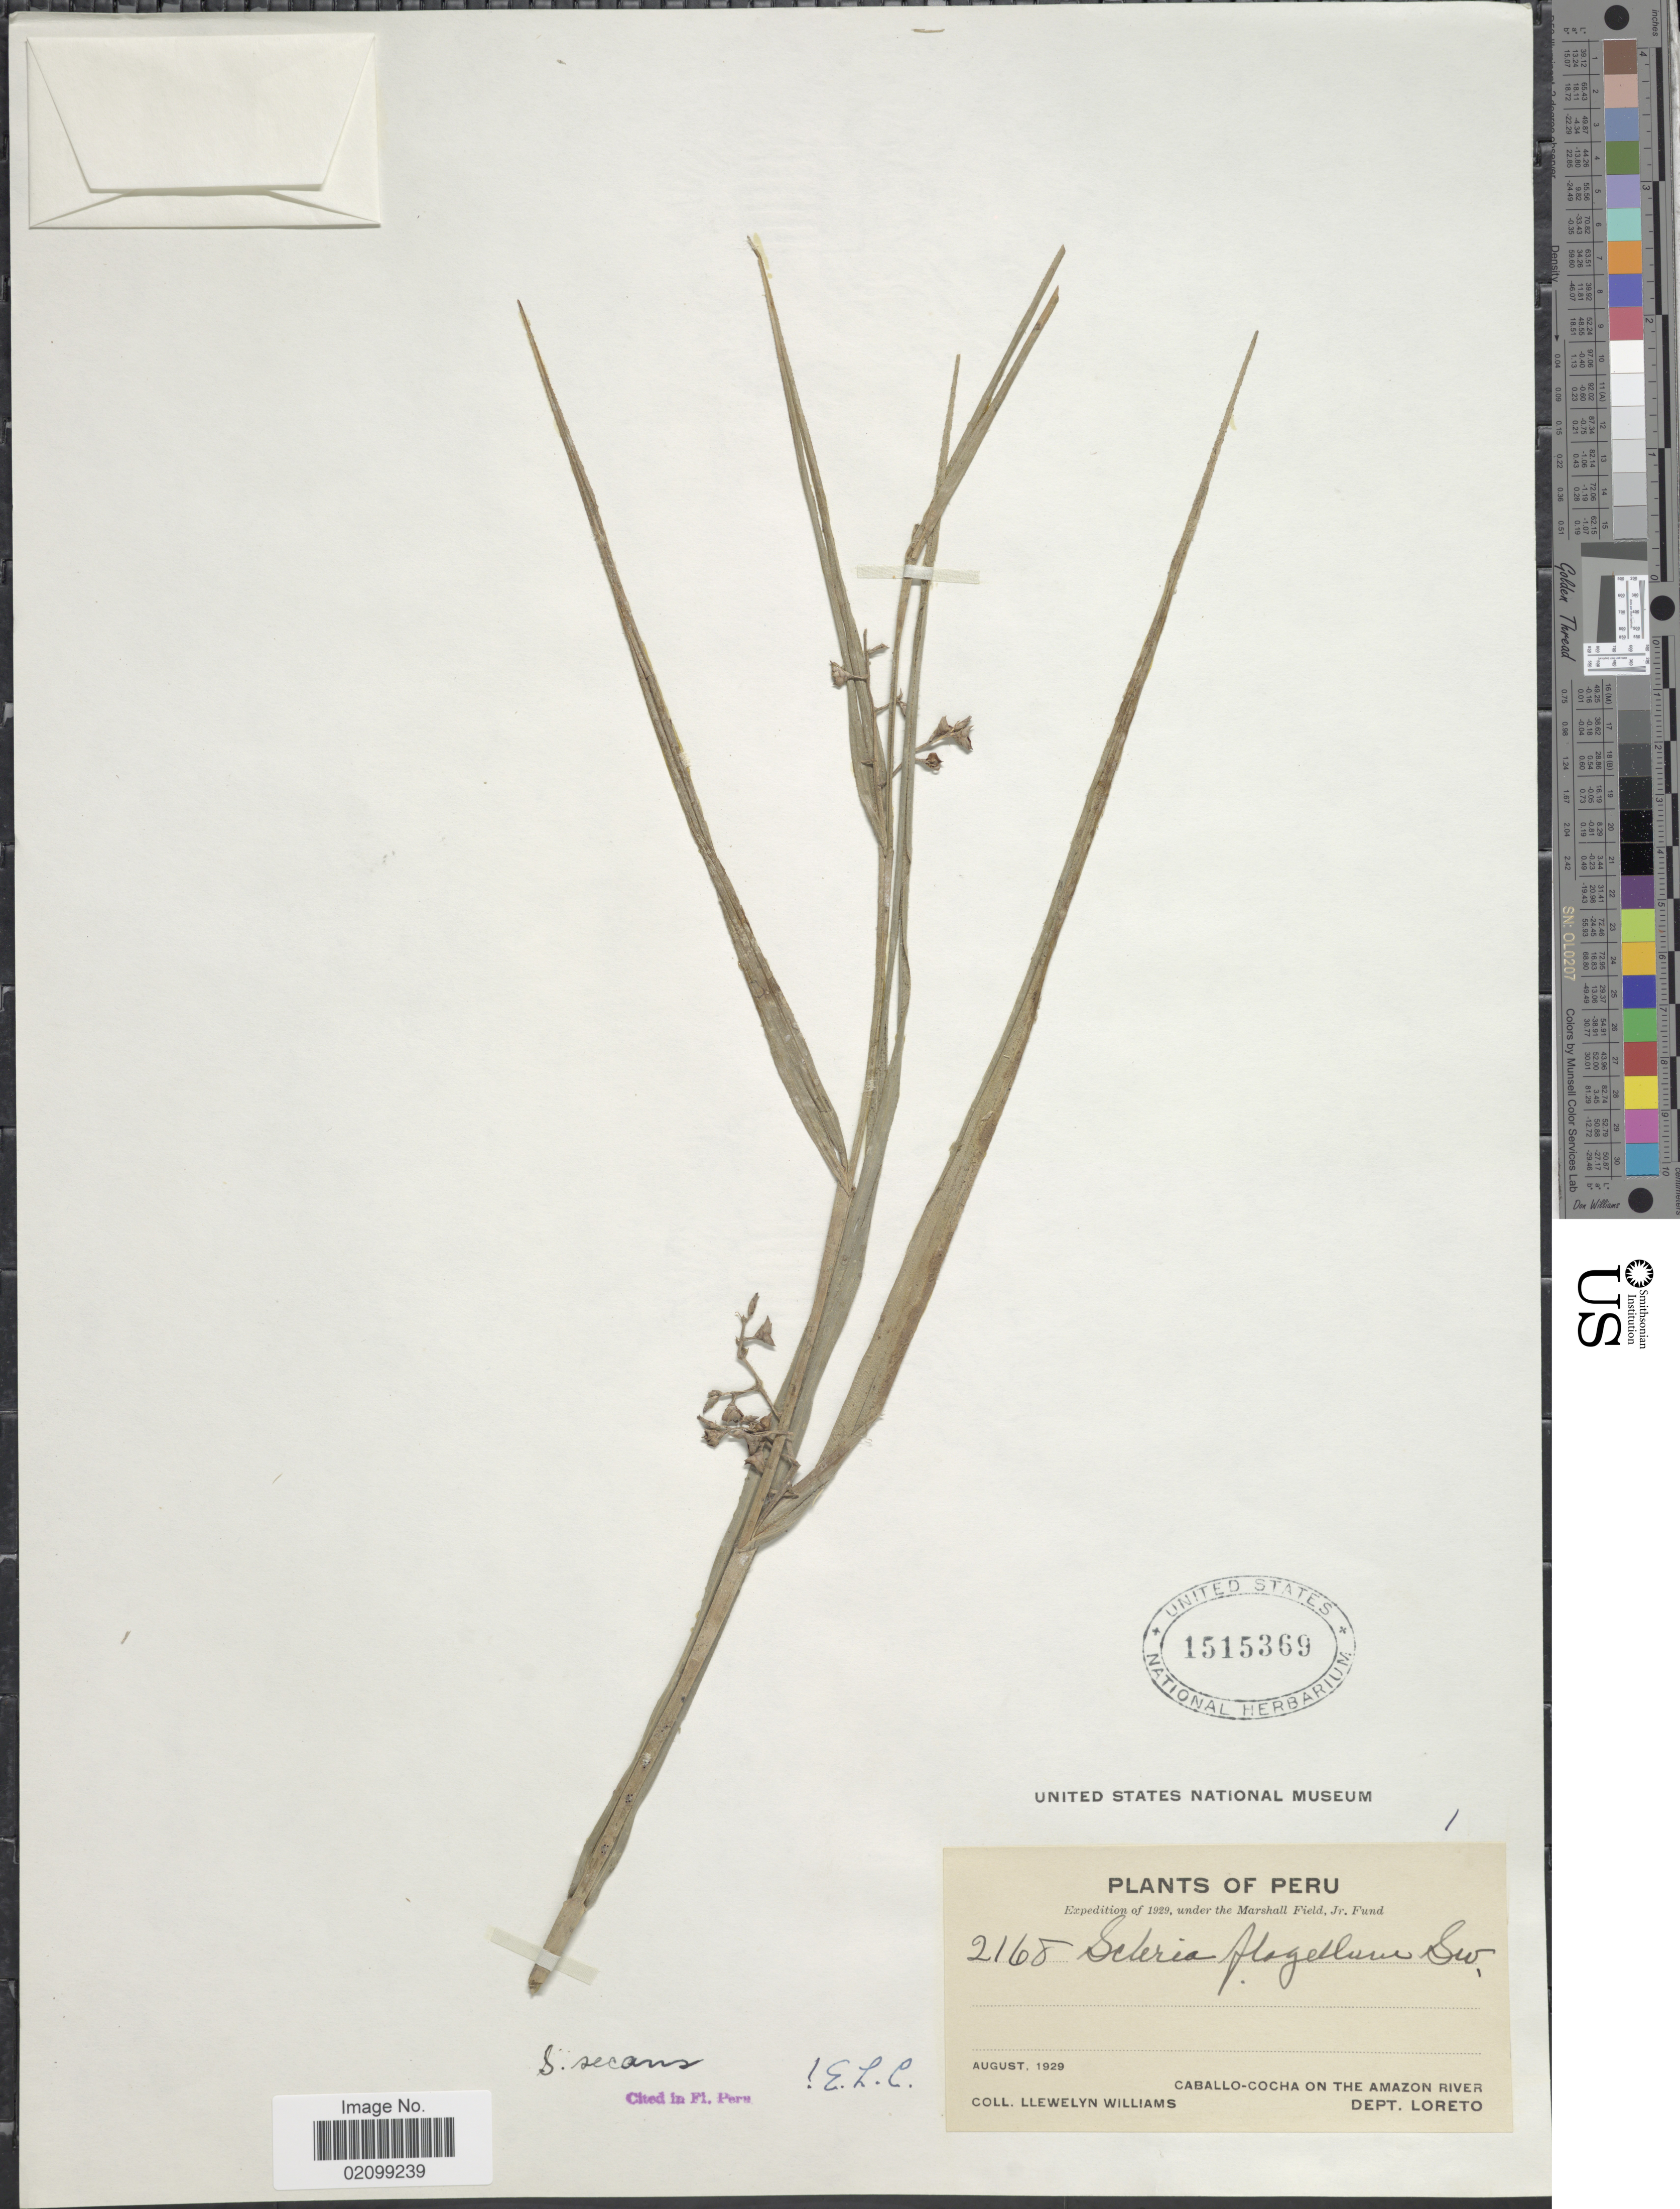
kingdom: Plantae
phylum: Tracheophyta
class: Liliopsida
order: Poales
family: Cyperaceae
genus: Scleria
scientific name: Scleria secans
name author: (L.) Urb.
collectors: Ll. Williams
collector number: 2168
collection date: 1929-08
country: Peru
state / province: Loreto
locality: Caballo-Cocha on the Amazon River. Dept. Loreto.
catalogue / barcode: US 1515369